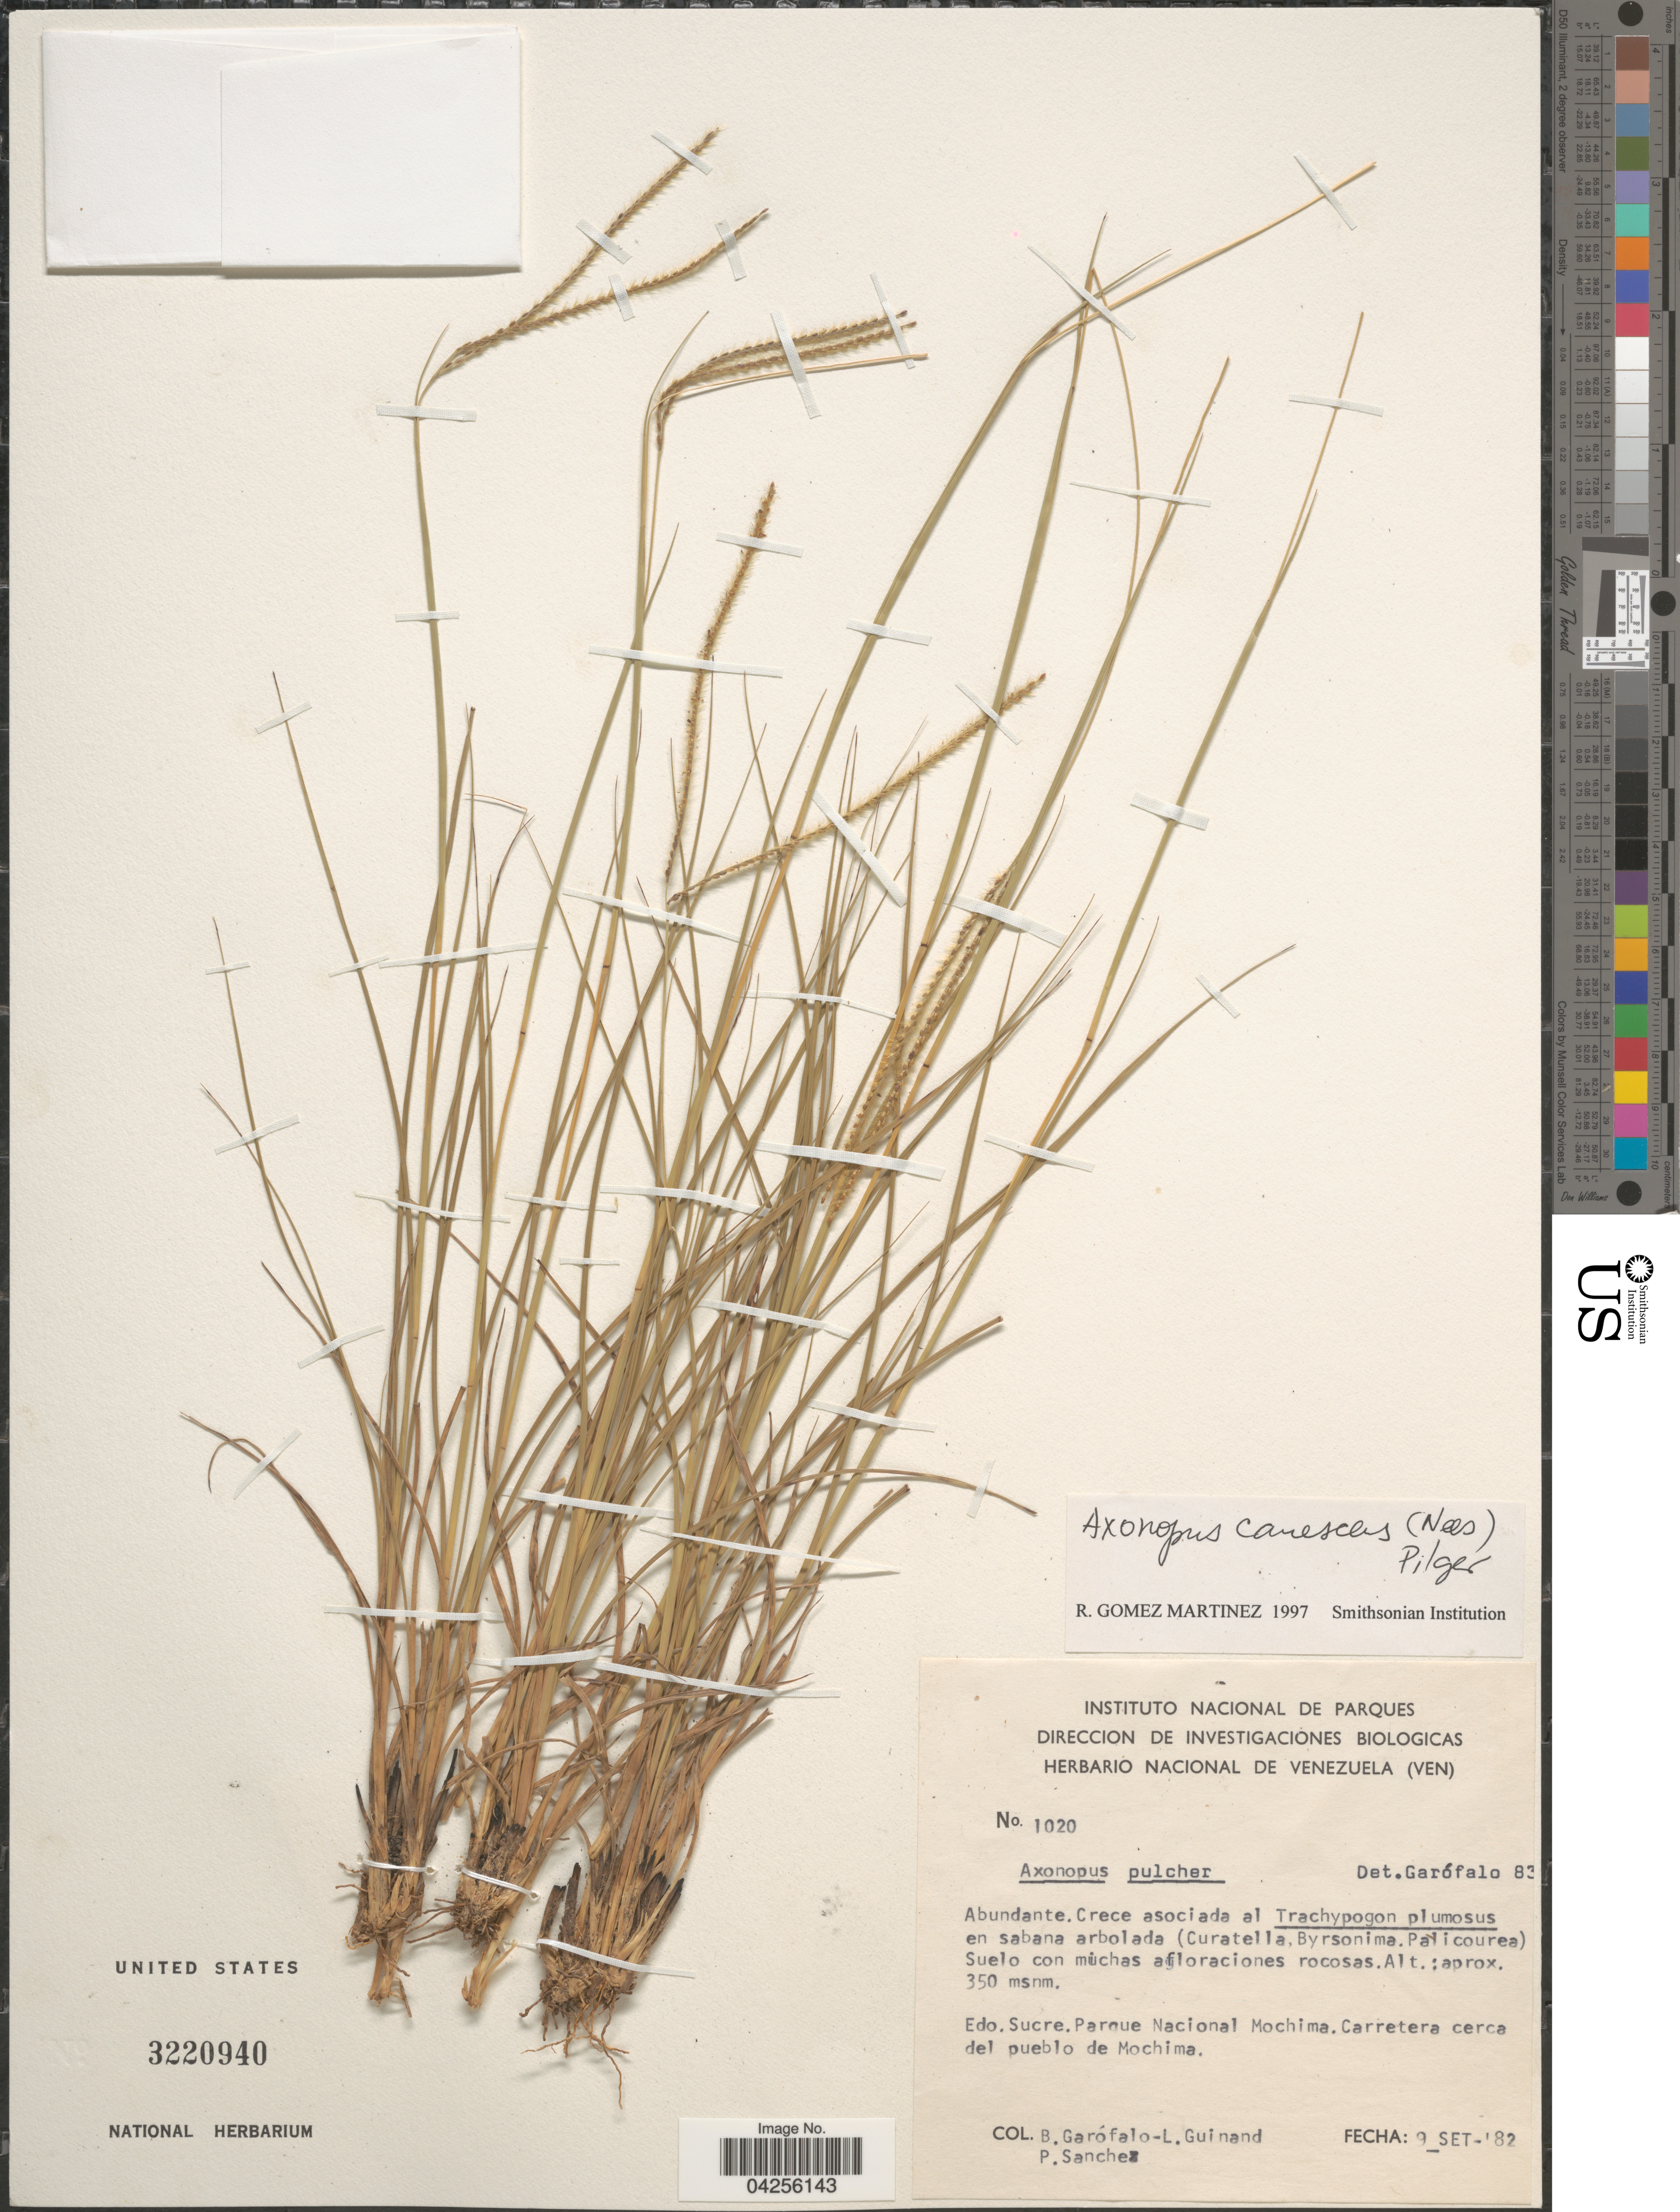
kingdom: Plantae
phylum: Tracheophyta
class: Liliopsida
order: Poales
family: Poaceae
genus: Axonopus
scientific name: Axonopus canescens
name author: (Nees ex Trin.) Pilg.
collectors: B. Garofalo, L. Guinand & P. Sanchez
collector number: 1020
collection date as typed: Transcribed d/m/y: 9/9/82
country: Venezuela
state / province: Sucre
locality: Parque Nacional Mochima. Carretera cerca del pueblo de Mochima.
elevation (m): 350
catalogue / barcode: US 3220940